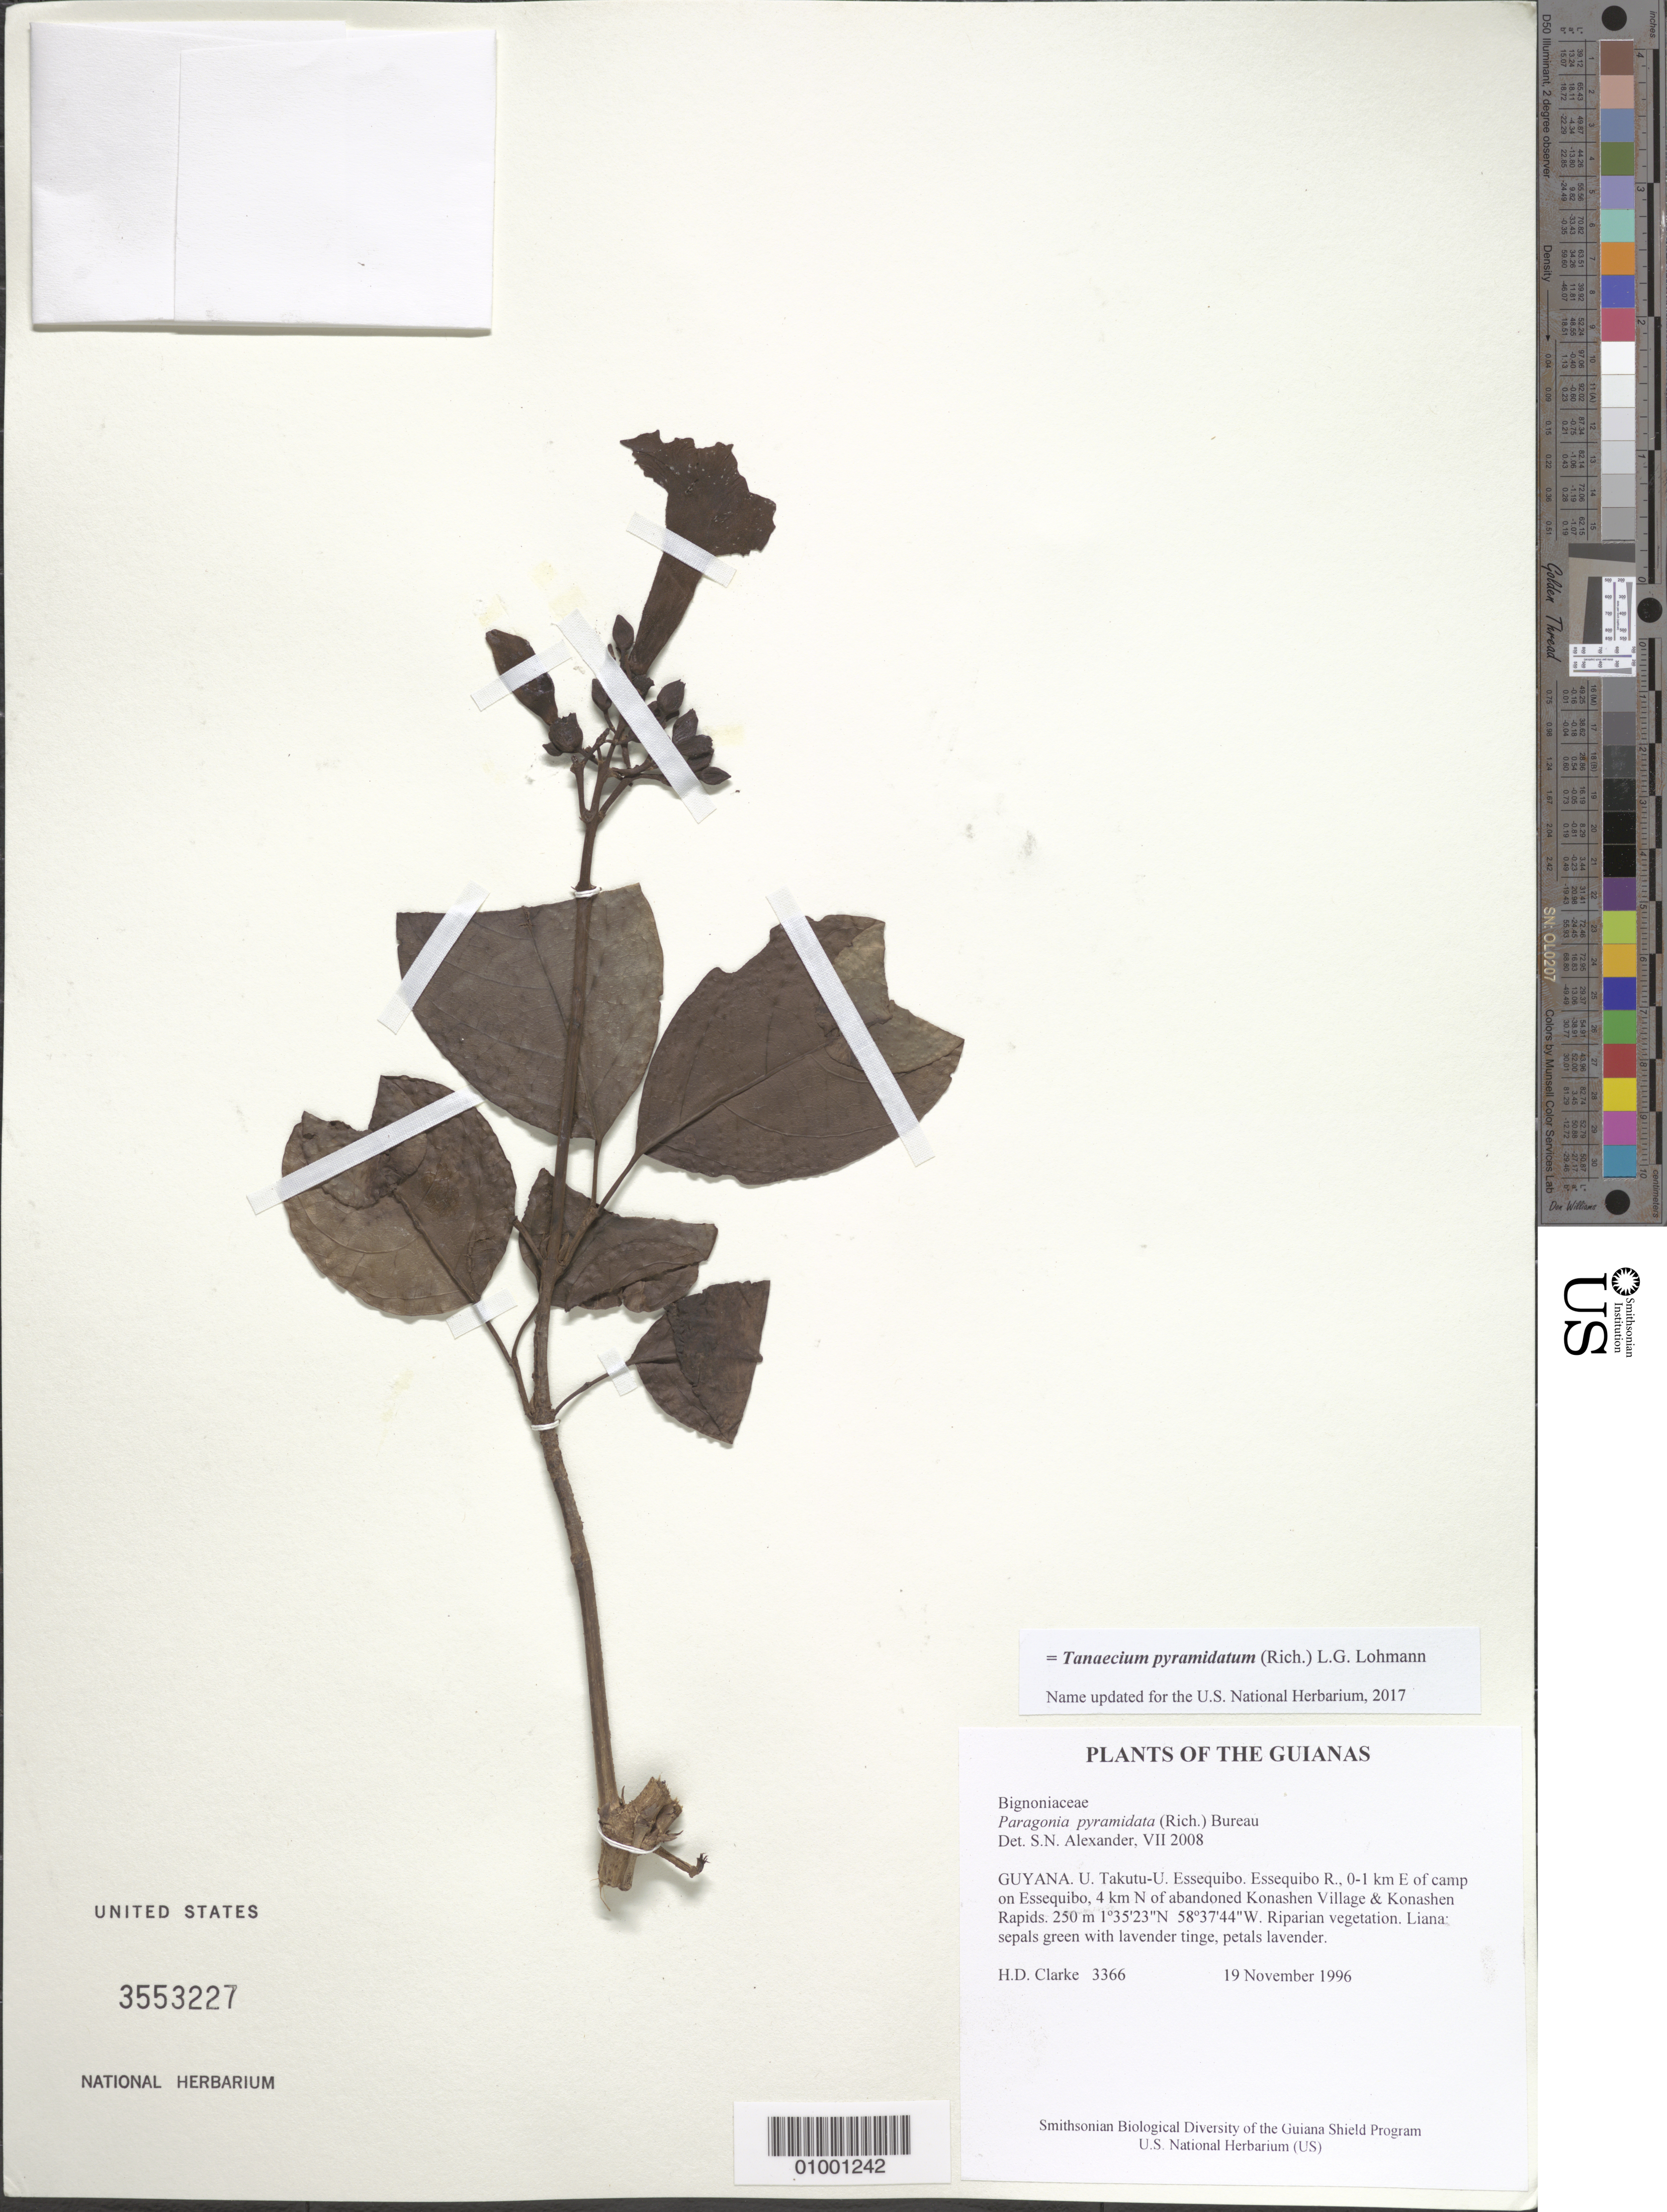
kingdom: Plantae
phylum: Tracheophyta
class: Magnoliopsida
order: Lamiales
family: Bignoniaceae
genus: Tanaecium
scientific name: Tanaecium pyramidatum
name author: (Rich.) L.G. Lohmann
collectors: H. D. Clarke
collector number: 3366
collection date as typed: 19 November 1996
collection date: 1996-11-19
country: Guyana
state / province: U. Takutu-U. Essequibo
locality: Essequibo R., 0-1 km E of camp on Essequibo, 4 km N of abandoned Konashen Village & Konashen Rapids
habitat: Riparian vegetation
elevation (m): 250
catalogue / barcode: US 3553227